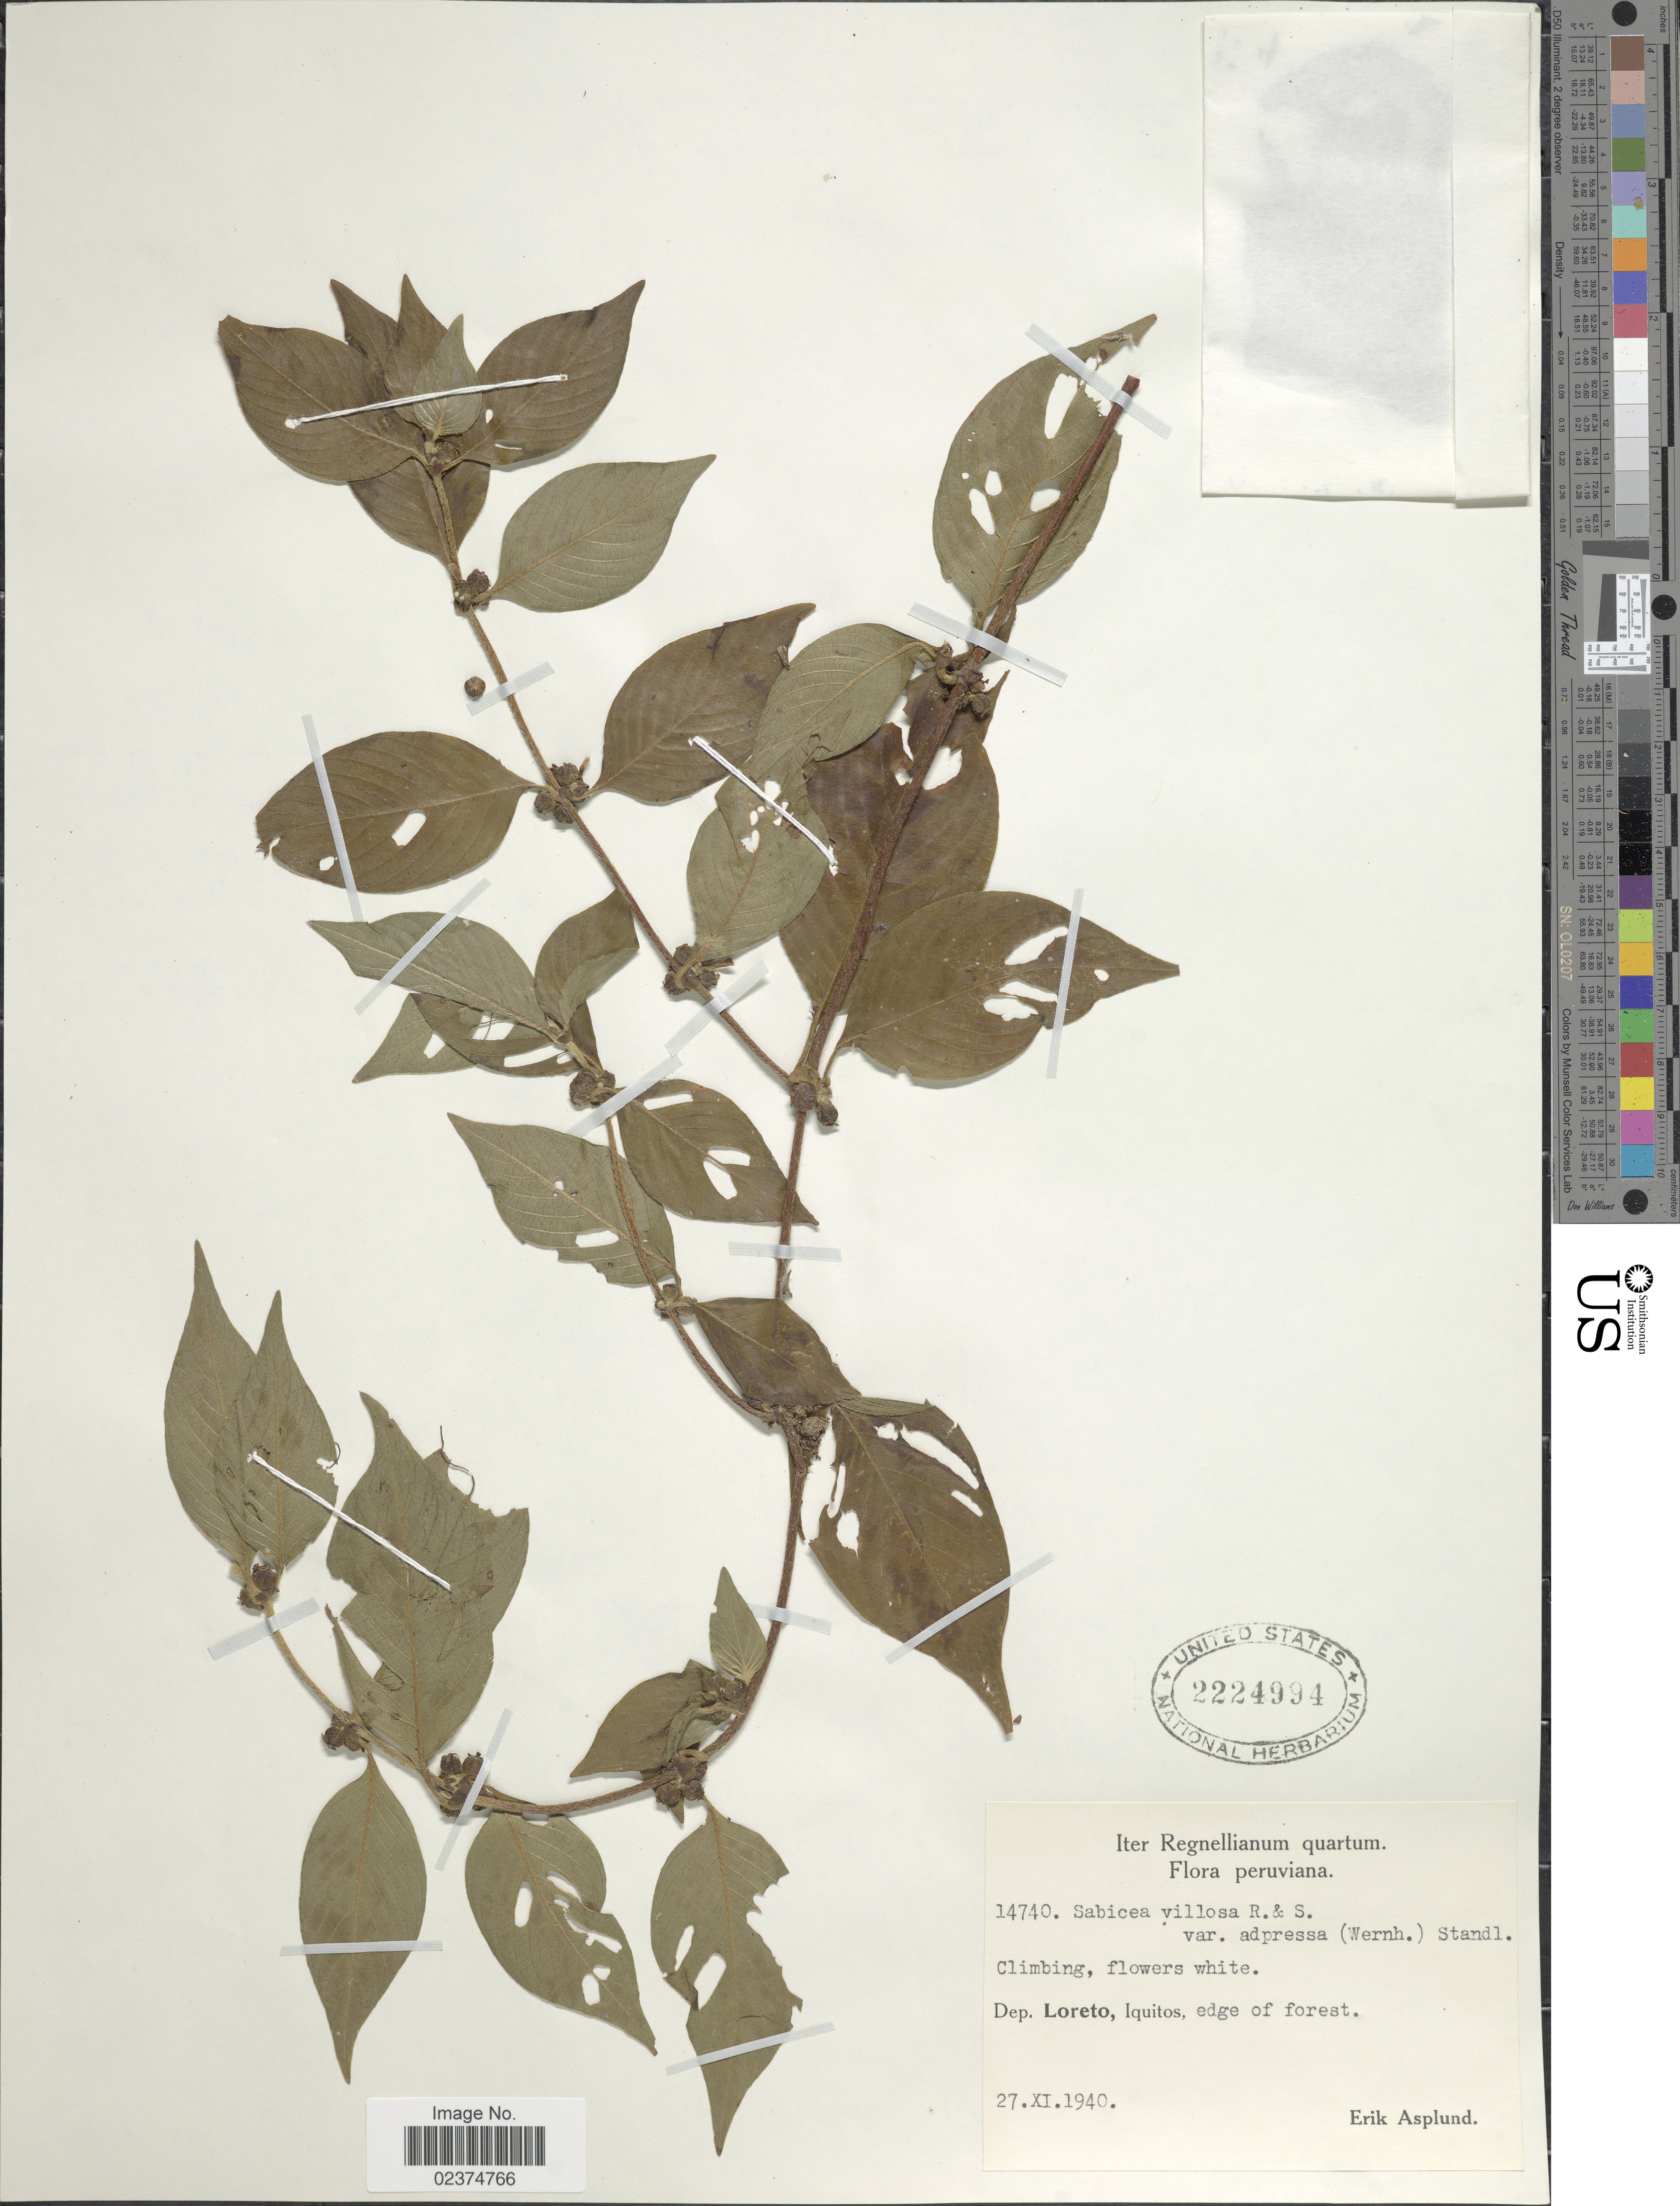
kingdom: Plantae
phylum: Tracheophyta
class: Magnoliopsida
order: Gentianales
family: Rubiaceae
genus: Sabicea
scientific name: Sabicea villosa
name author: Willd. ex Roem. & Schult.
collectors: E. Asplund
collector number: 14740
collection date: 1940-11-27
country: Peru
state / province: Loreto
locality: Peruviana. Dep. Loreto, Iquitos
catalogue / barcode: US 2224994